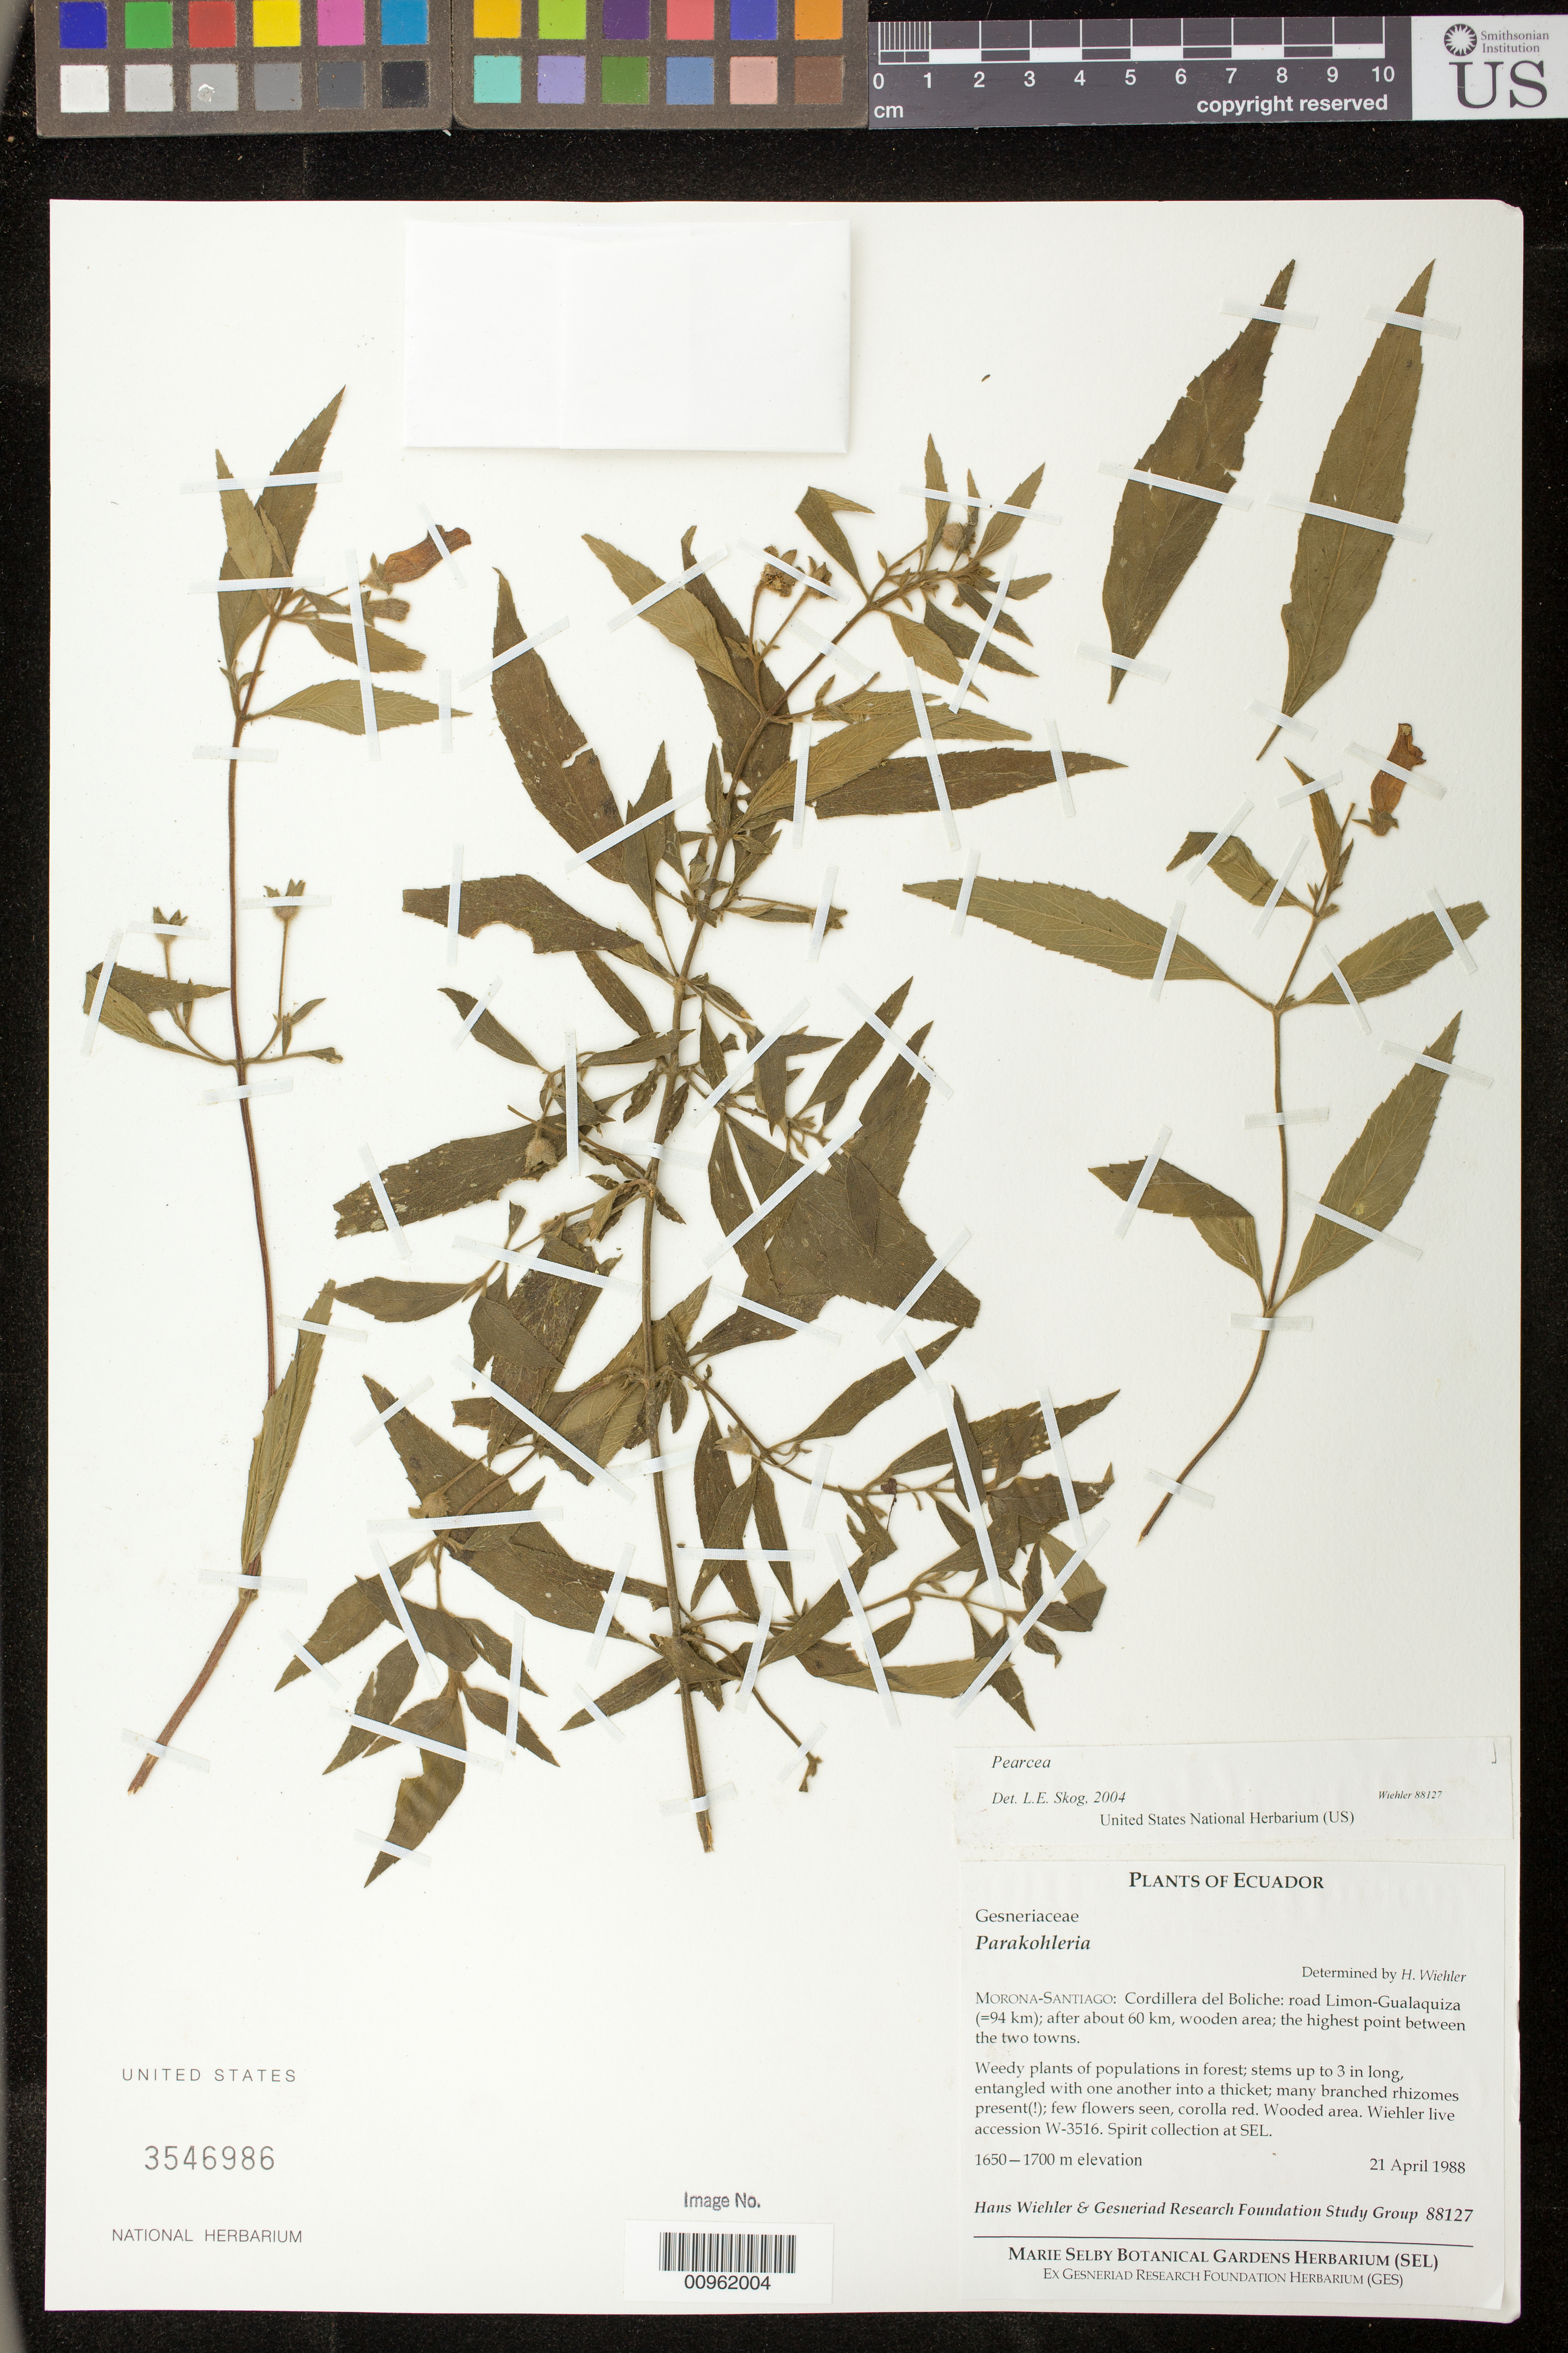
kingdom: Plantae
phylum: Tracheophyta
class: Magnoliopsida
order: Lamiales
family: Gesneriaceae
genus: Pearcea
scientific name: Pearcea glabrata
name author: L.P. Kvist & L.E. Skog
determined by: Skog, Laurence E.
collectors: H. J. Wiehler & GRF Study Group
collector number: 88127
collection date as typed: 21 Apr 1988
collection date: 1988-04-21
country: Ecuador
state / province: Morona-Santiago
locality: Morona-Santiago: Cordillera del Boliche, road Limon-Gualaquiza (=94 km); after about 60 km, wooden area; the highest point between the two towns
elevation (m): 1650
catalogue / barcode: US 3546986